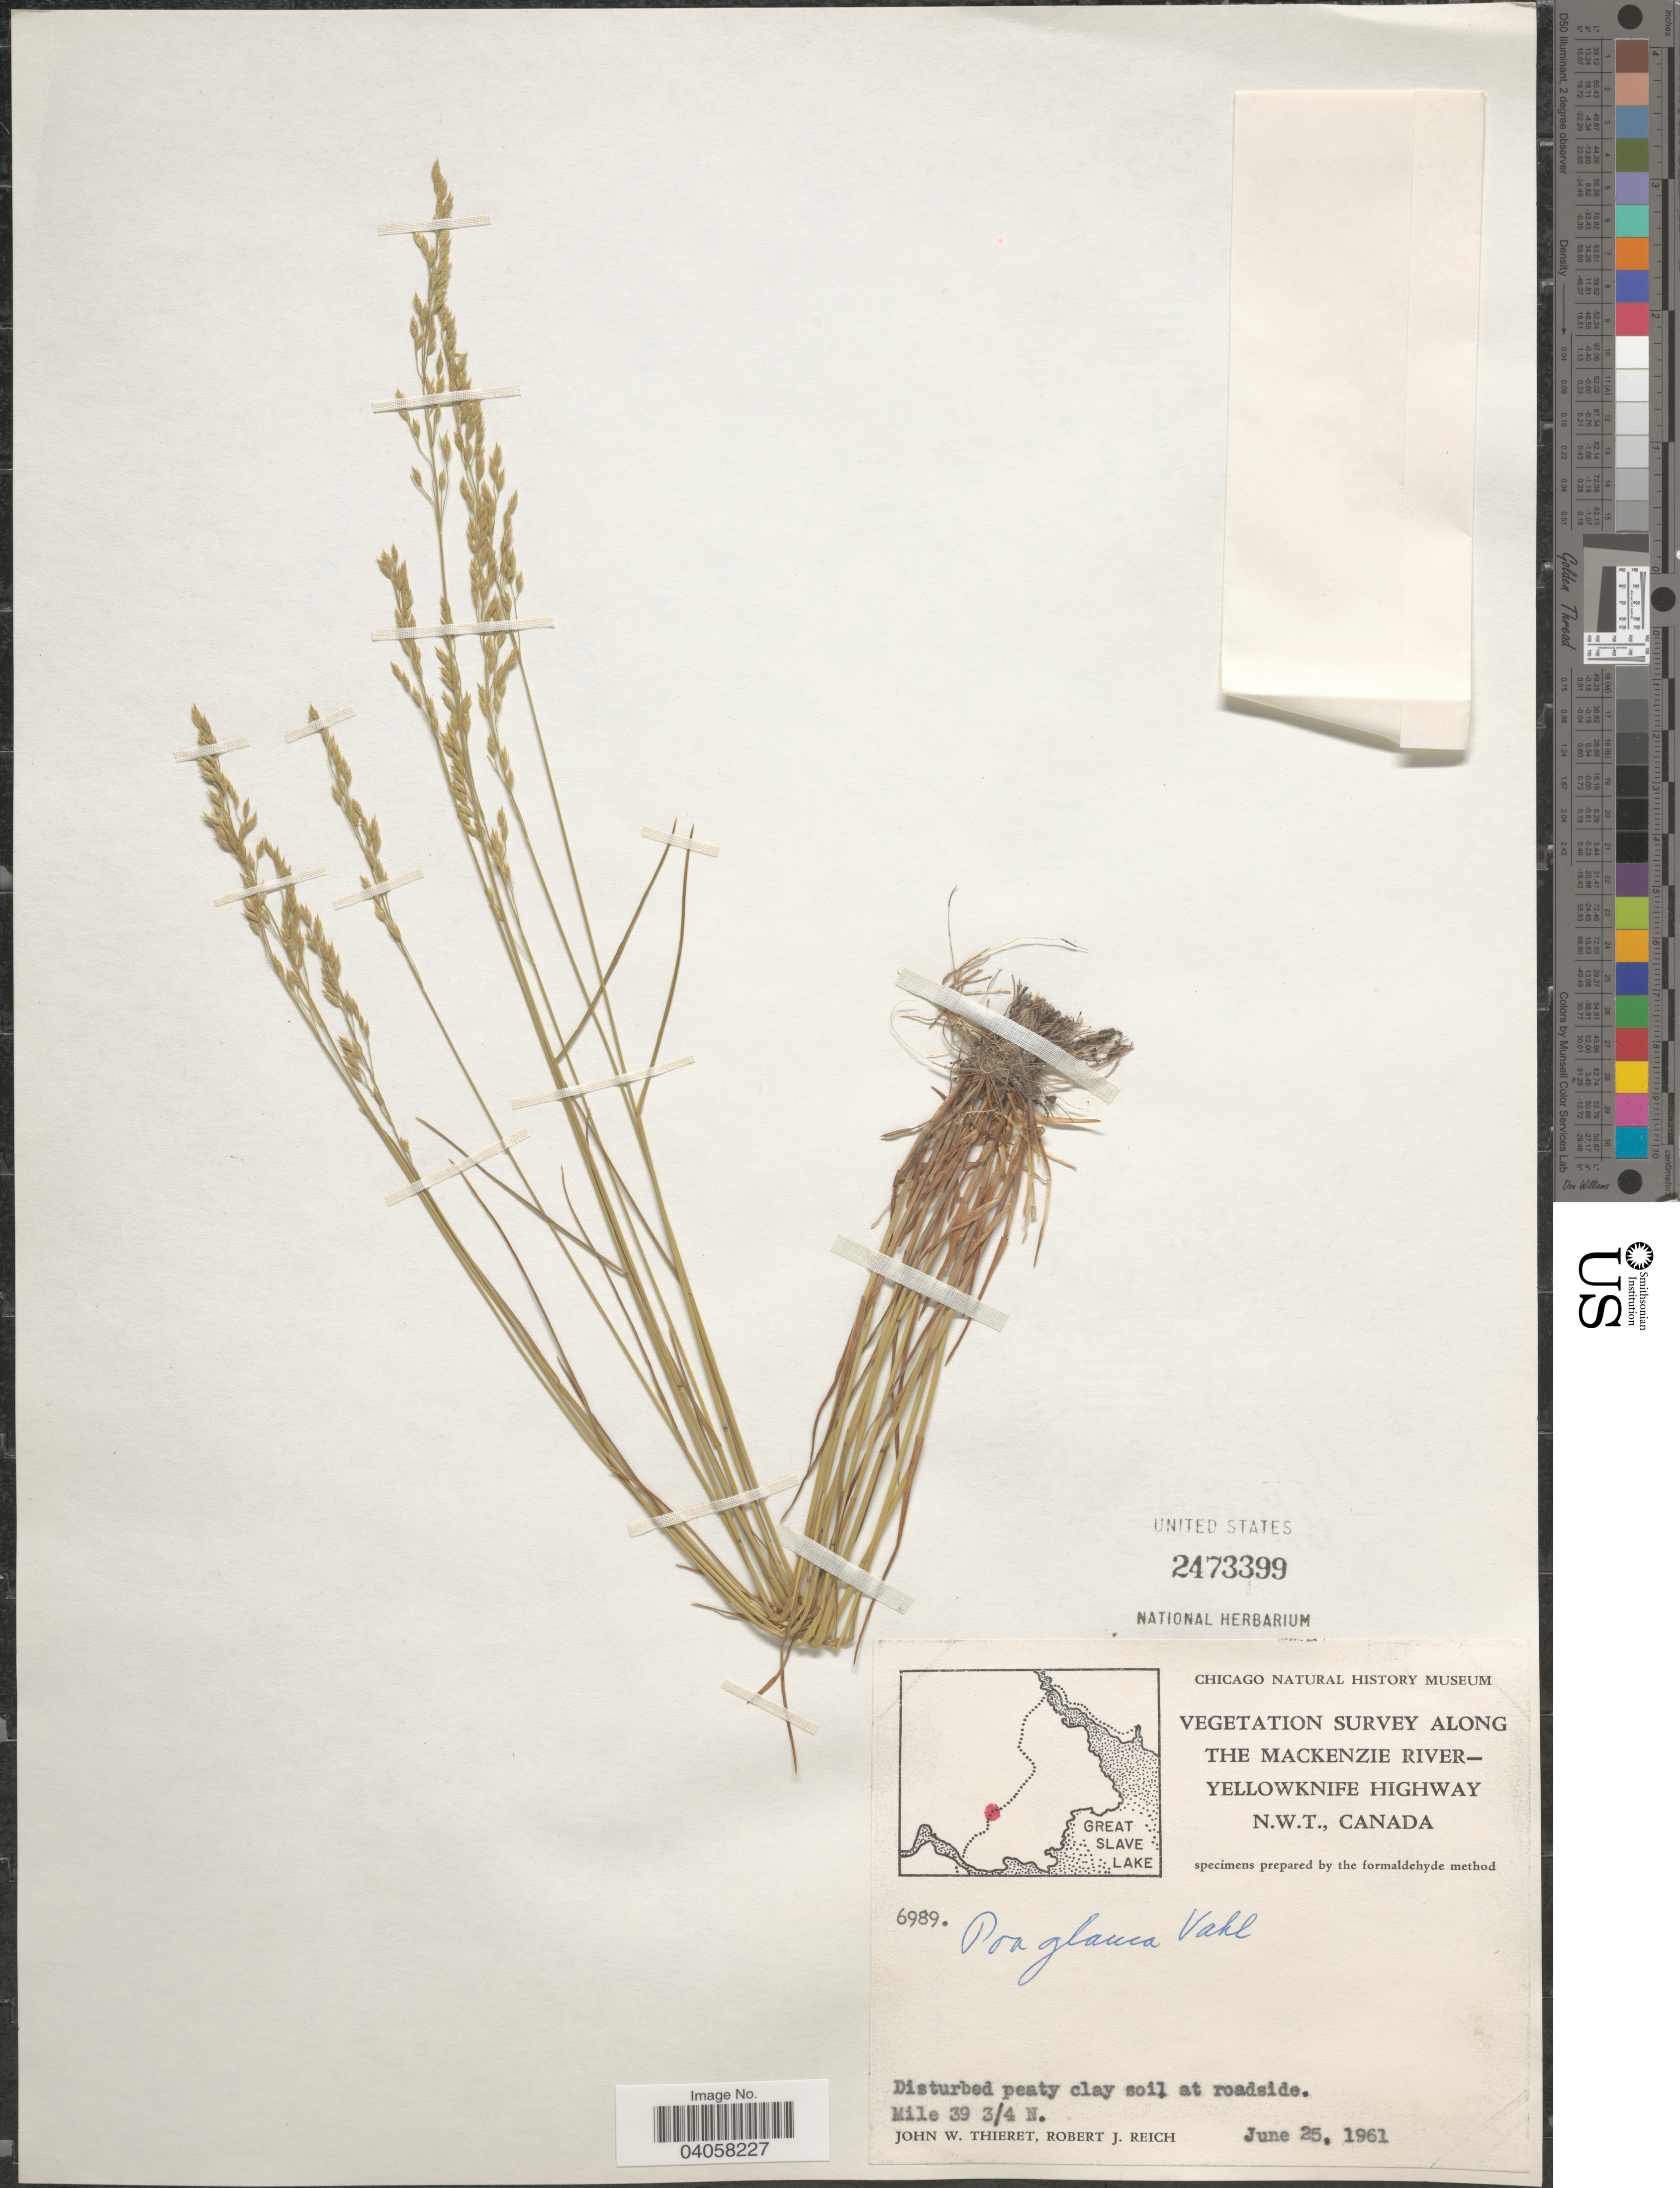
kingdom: Plantae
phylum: Tracheophyta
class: Liliopsida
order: Poales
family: Poaceae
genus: Poa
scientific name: Poa glauca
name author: Vahl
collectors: J. W. Thieret & R. Reich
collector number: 6989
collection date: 1961-06-25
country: Canada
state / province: Northwest Territories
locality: Along the Mackenzie River - Yellowknife Highway. At roadside. Mile 39 3/4 N.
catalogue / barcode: US 2473399